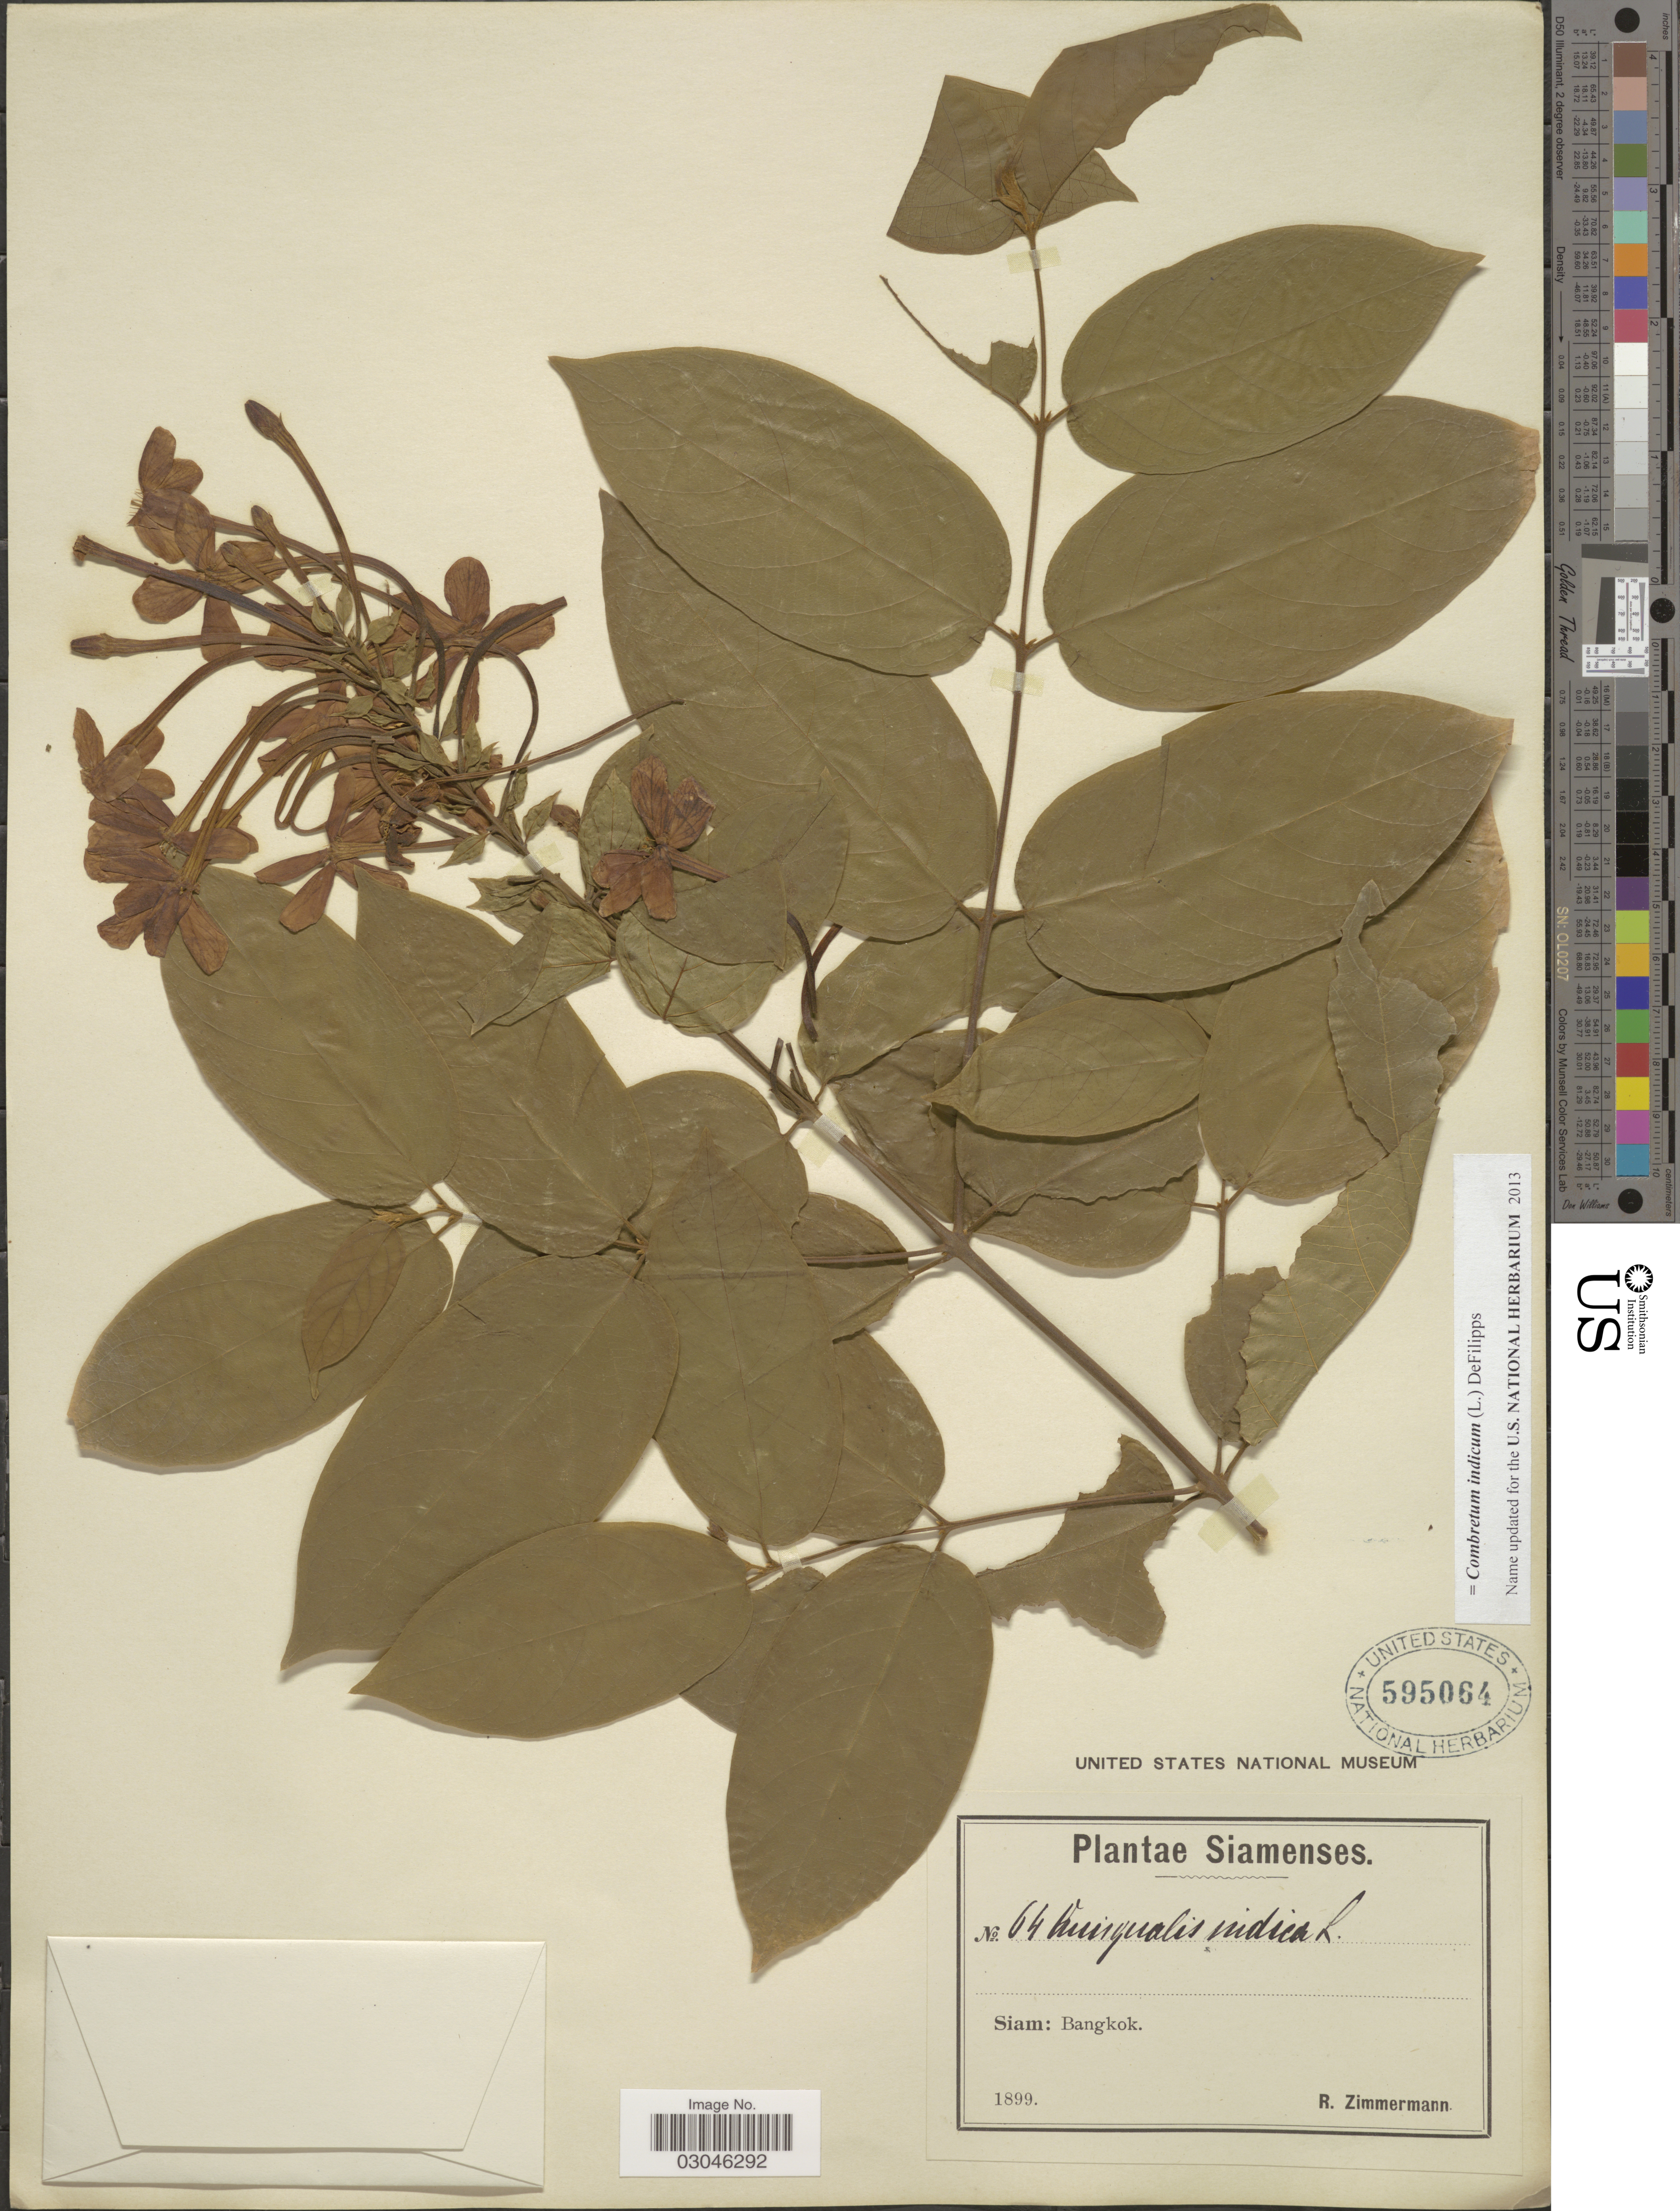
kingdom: Plantae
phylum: Tracheophyta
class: Magnoliopsida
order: Myrtales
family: Combretaceae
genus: Combretum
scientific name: Combretum indicum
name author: (L.) DeFilipps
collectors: R. Zimmermann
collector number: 64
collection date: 1899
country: Thailand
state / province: Bangkok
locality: Siam.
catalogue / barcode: US 595064